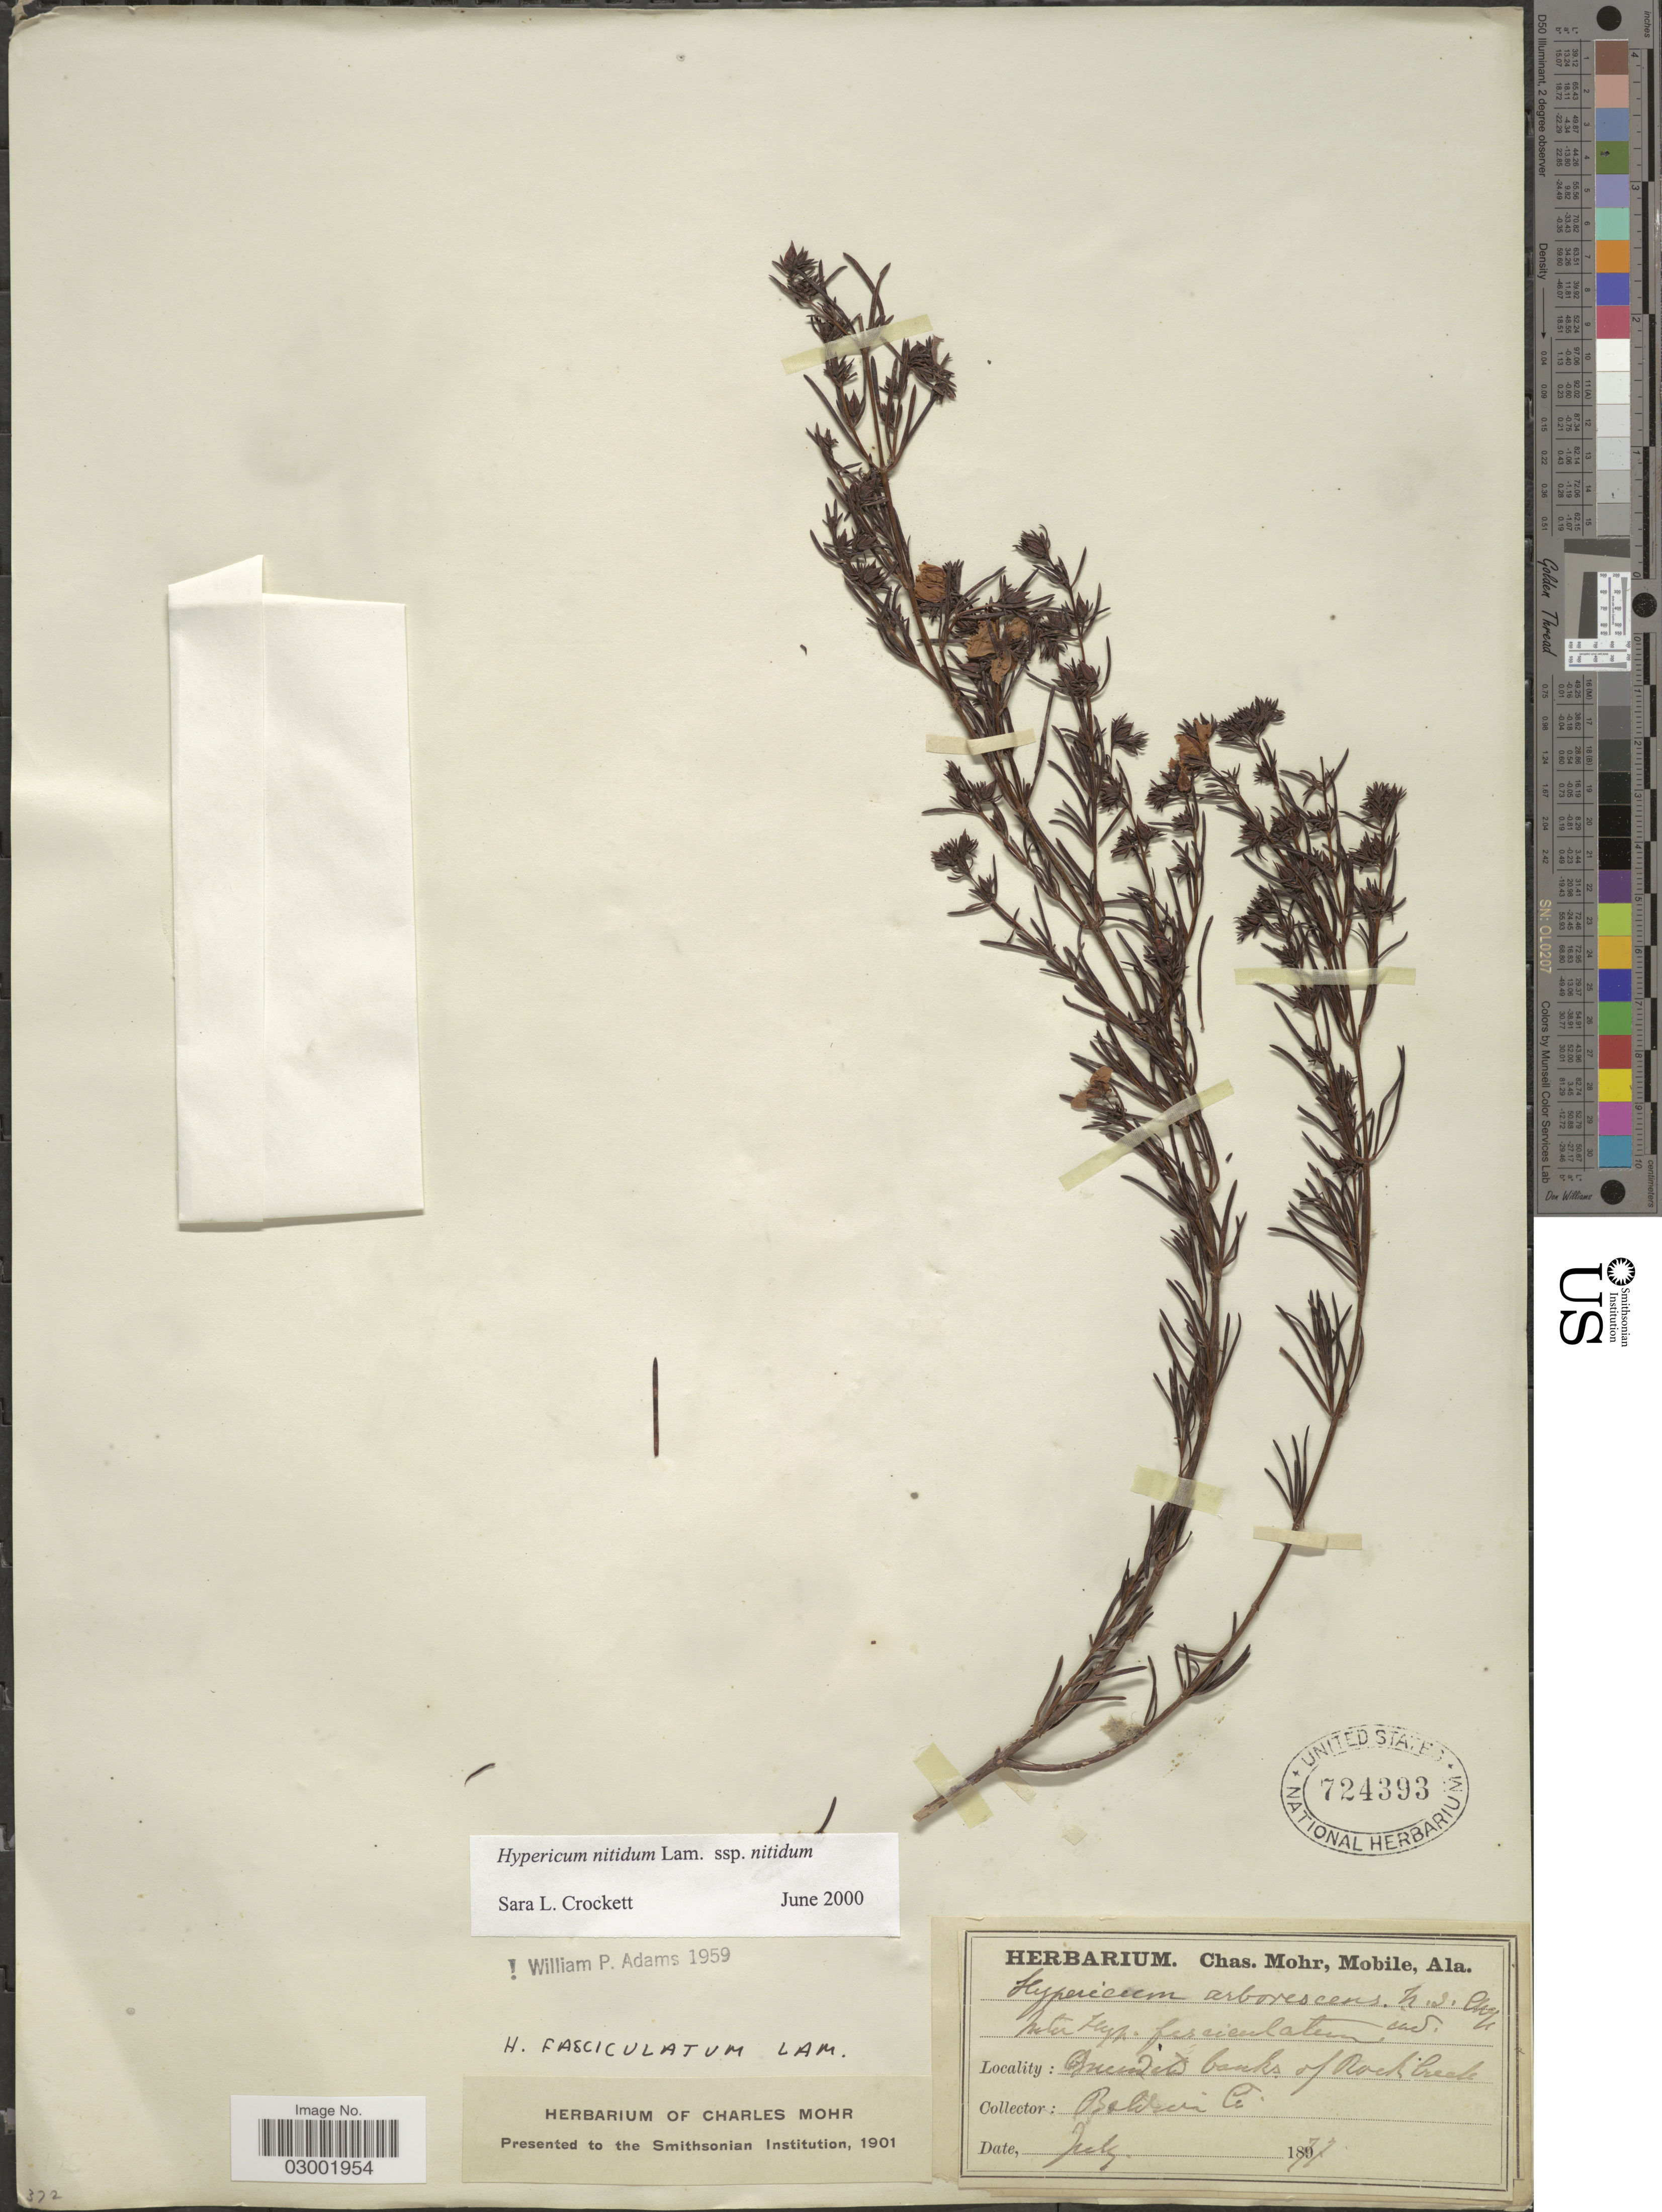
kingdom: Plantae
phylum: Tracheophyta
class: Magnoliopsida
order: Malpighiales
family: Hypericaceae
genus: Hypericum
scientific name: Hypericum nitidum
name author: Lam.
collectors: ex herb. Charles Mohr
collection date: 1877-07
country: United States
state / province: Alabama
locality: Abundant banks of Rock Creek, Baldwin Co.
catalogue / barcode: US 724393